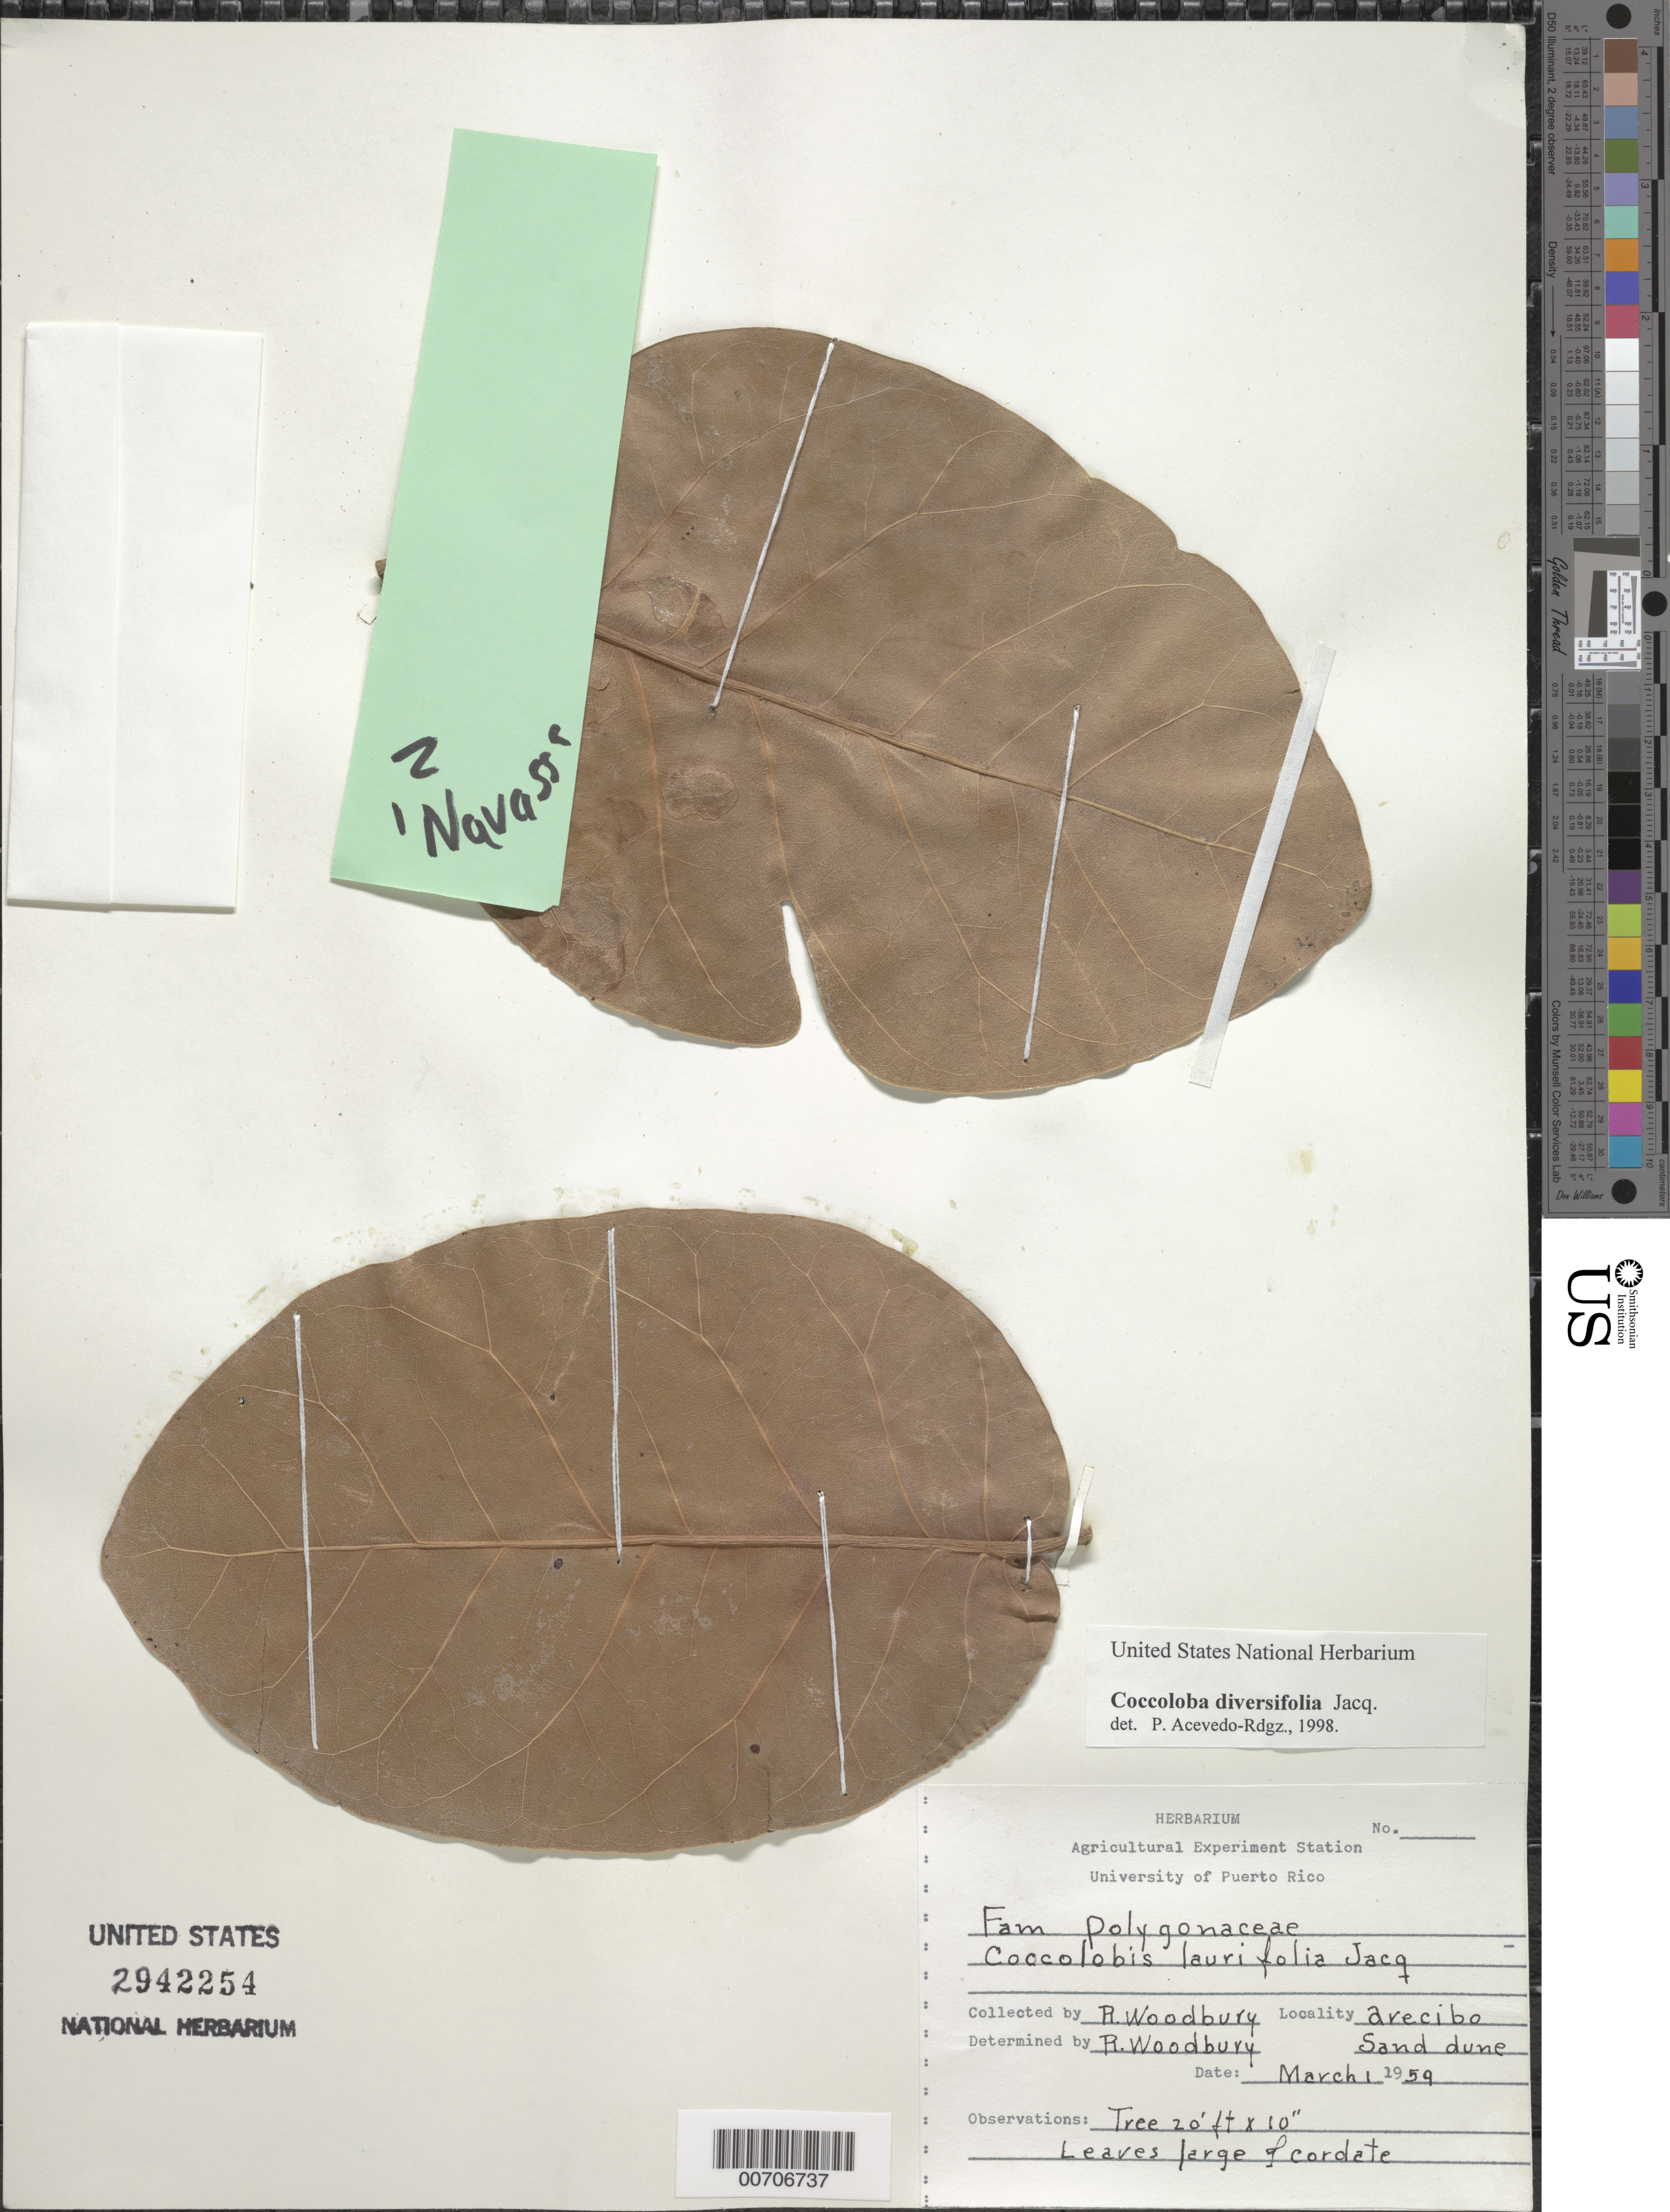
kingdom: Plantae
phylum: Tracheophyta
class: Magnoliopsida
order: Caryophyllales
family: Polygonaceae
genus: Coccoloba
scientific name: Coccoloba diversifolia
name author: Jacq.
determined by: Acevedo-Rodríguez, P., (BOT), Smithsonian Institution - National Museum of Natural History (UNITED STATES)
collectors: R. O. Woodbury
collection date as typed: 01 Mar 1959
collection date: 1959-03-01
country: Puerto Rico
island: Greater Antilles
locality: Arecibo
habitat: Sand dune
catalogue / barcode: US 2942254